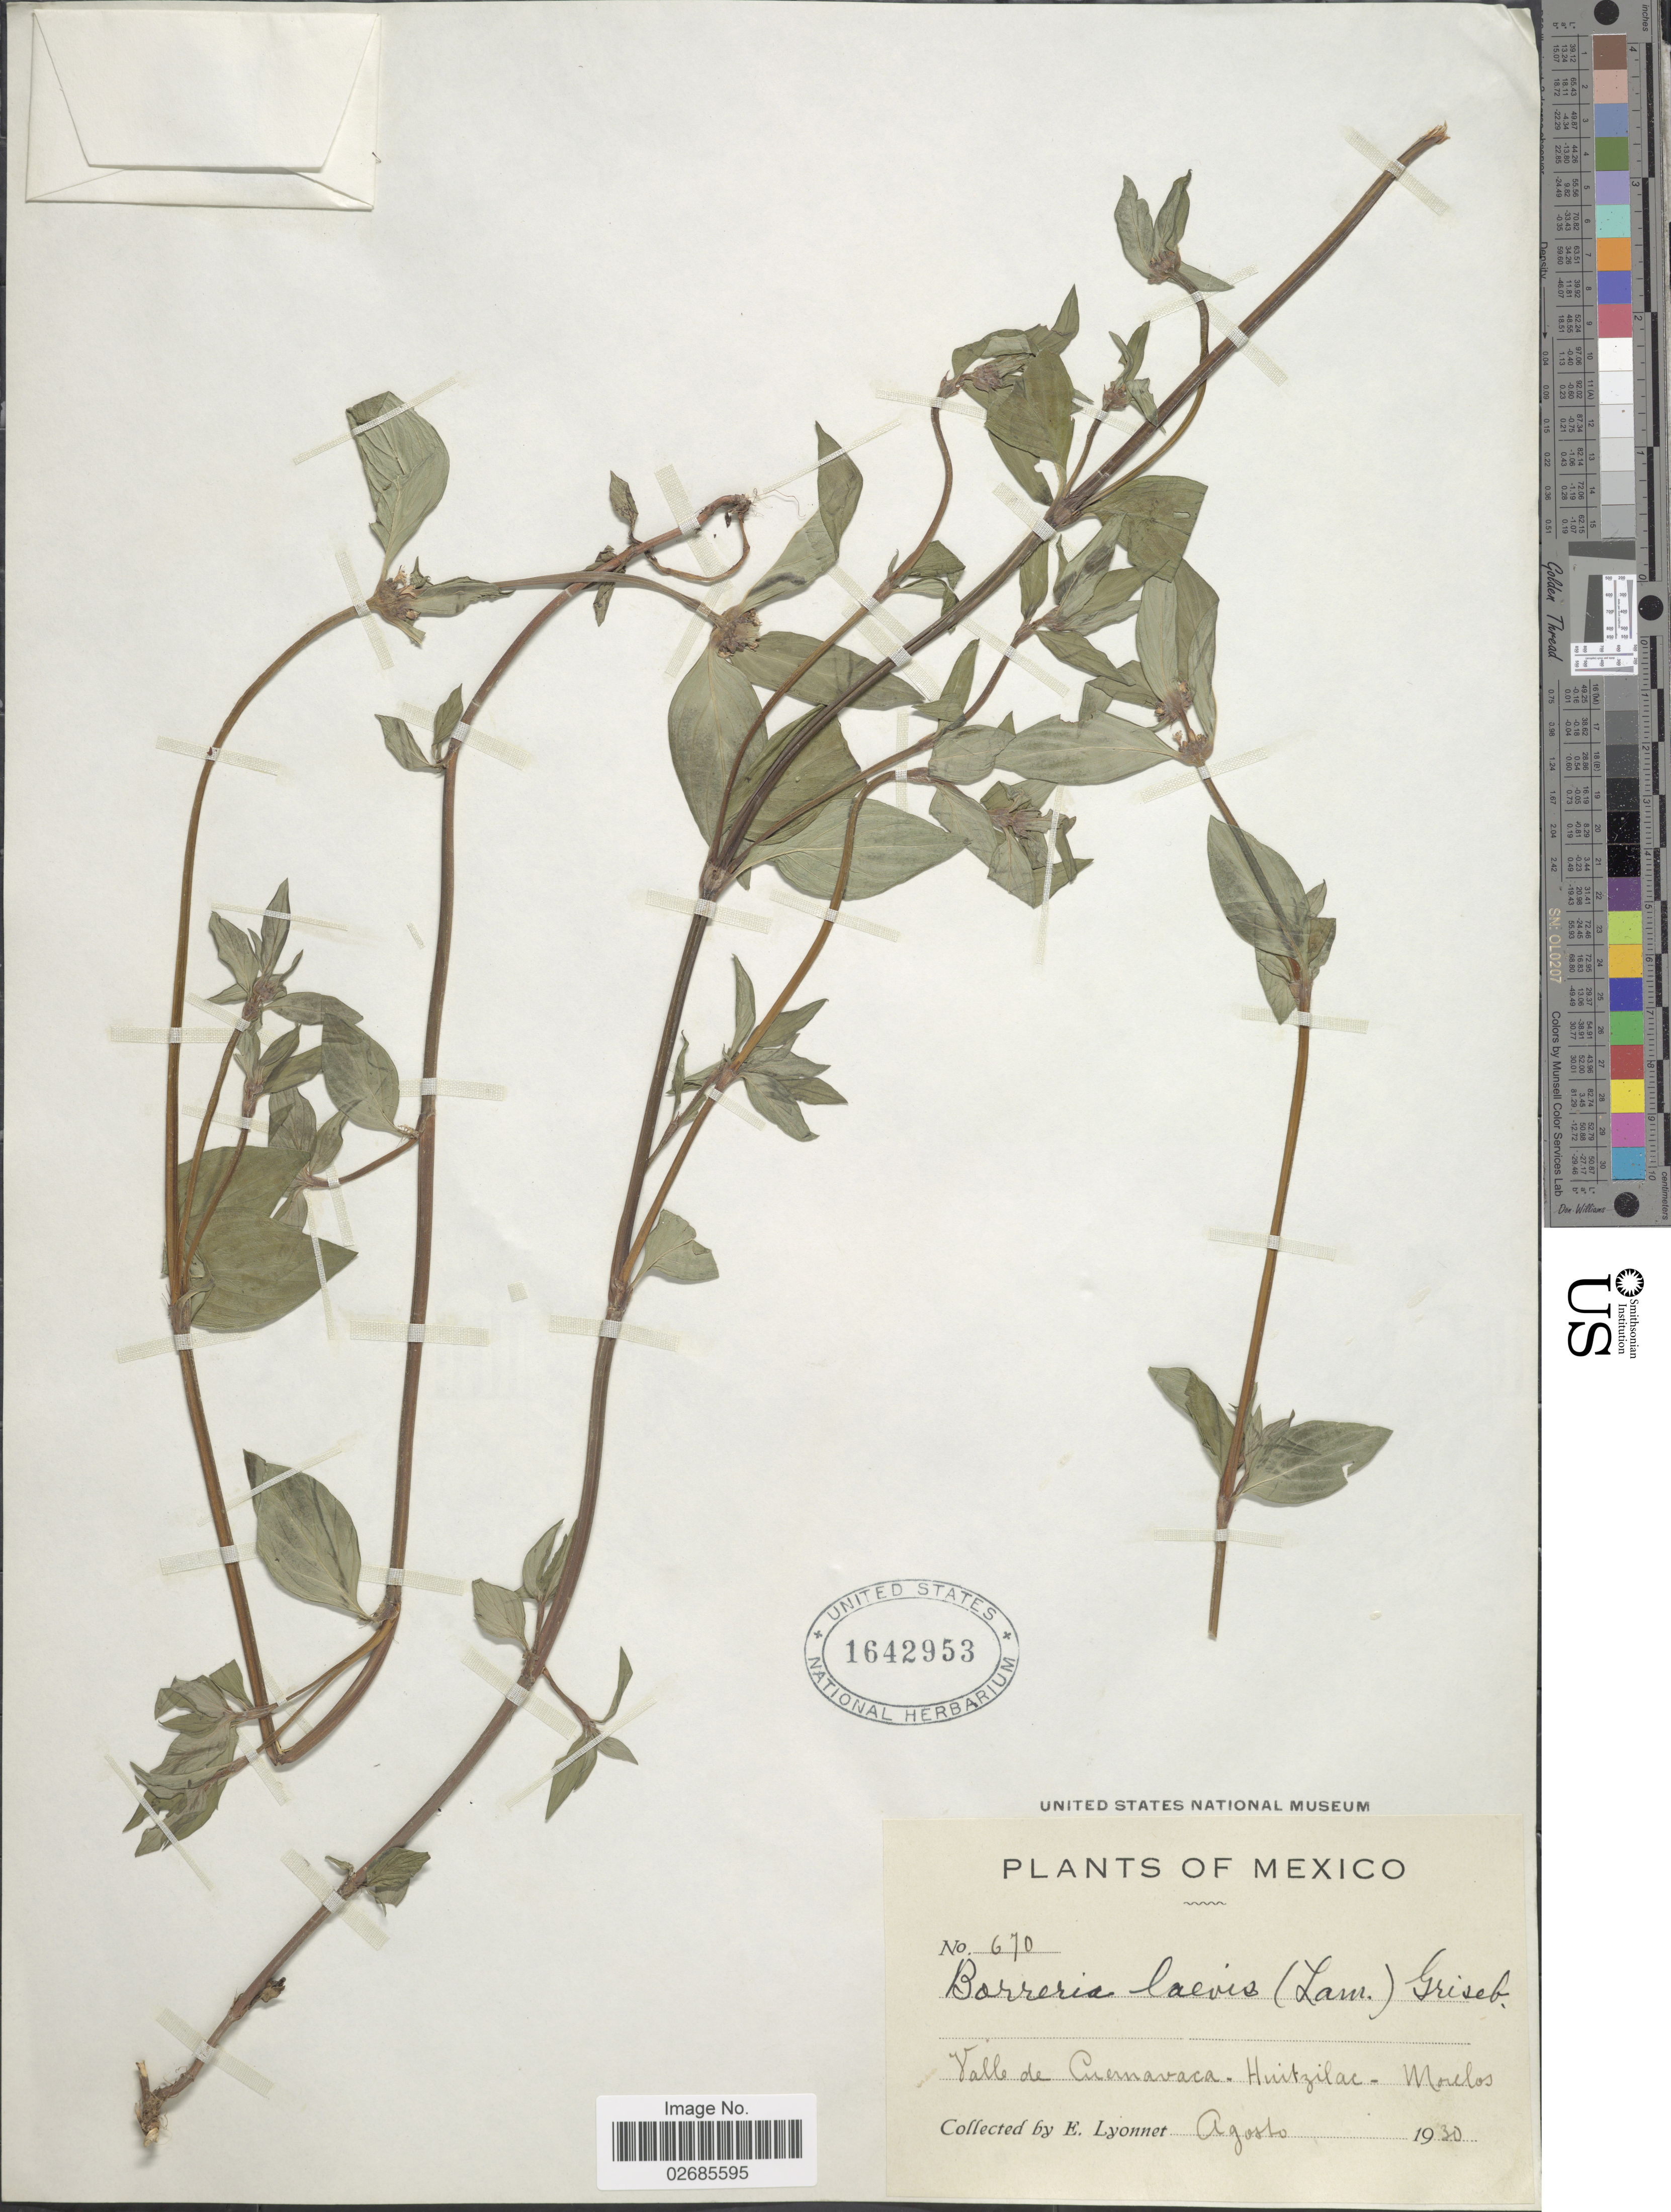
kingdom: Plantae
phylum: Tracheophyta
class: Magnoliopsida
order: Gentianales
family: Rubiaceae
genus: Borreria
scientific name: Borreria assurgens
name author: (Ruiz & Pav.) Griseb.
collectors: E. Lyonnet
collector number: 670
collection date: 1930-08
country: Mexico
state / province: Morelos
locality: Valle de Cuernavaca - Huitzilac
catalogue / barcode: US 1642953